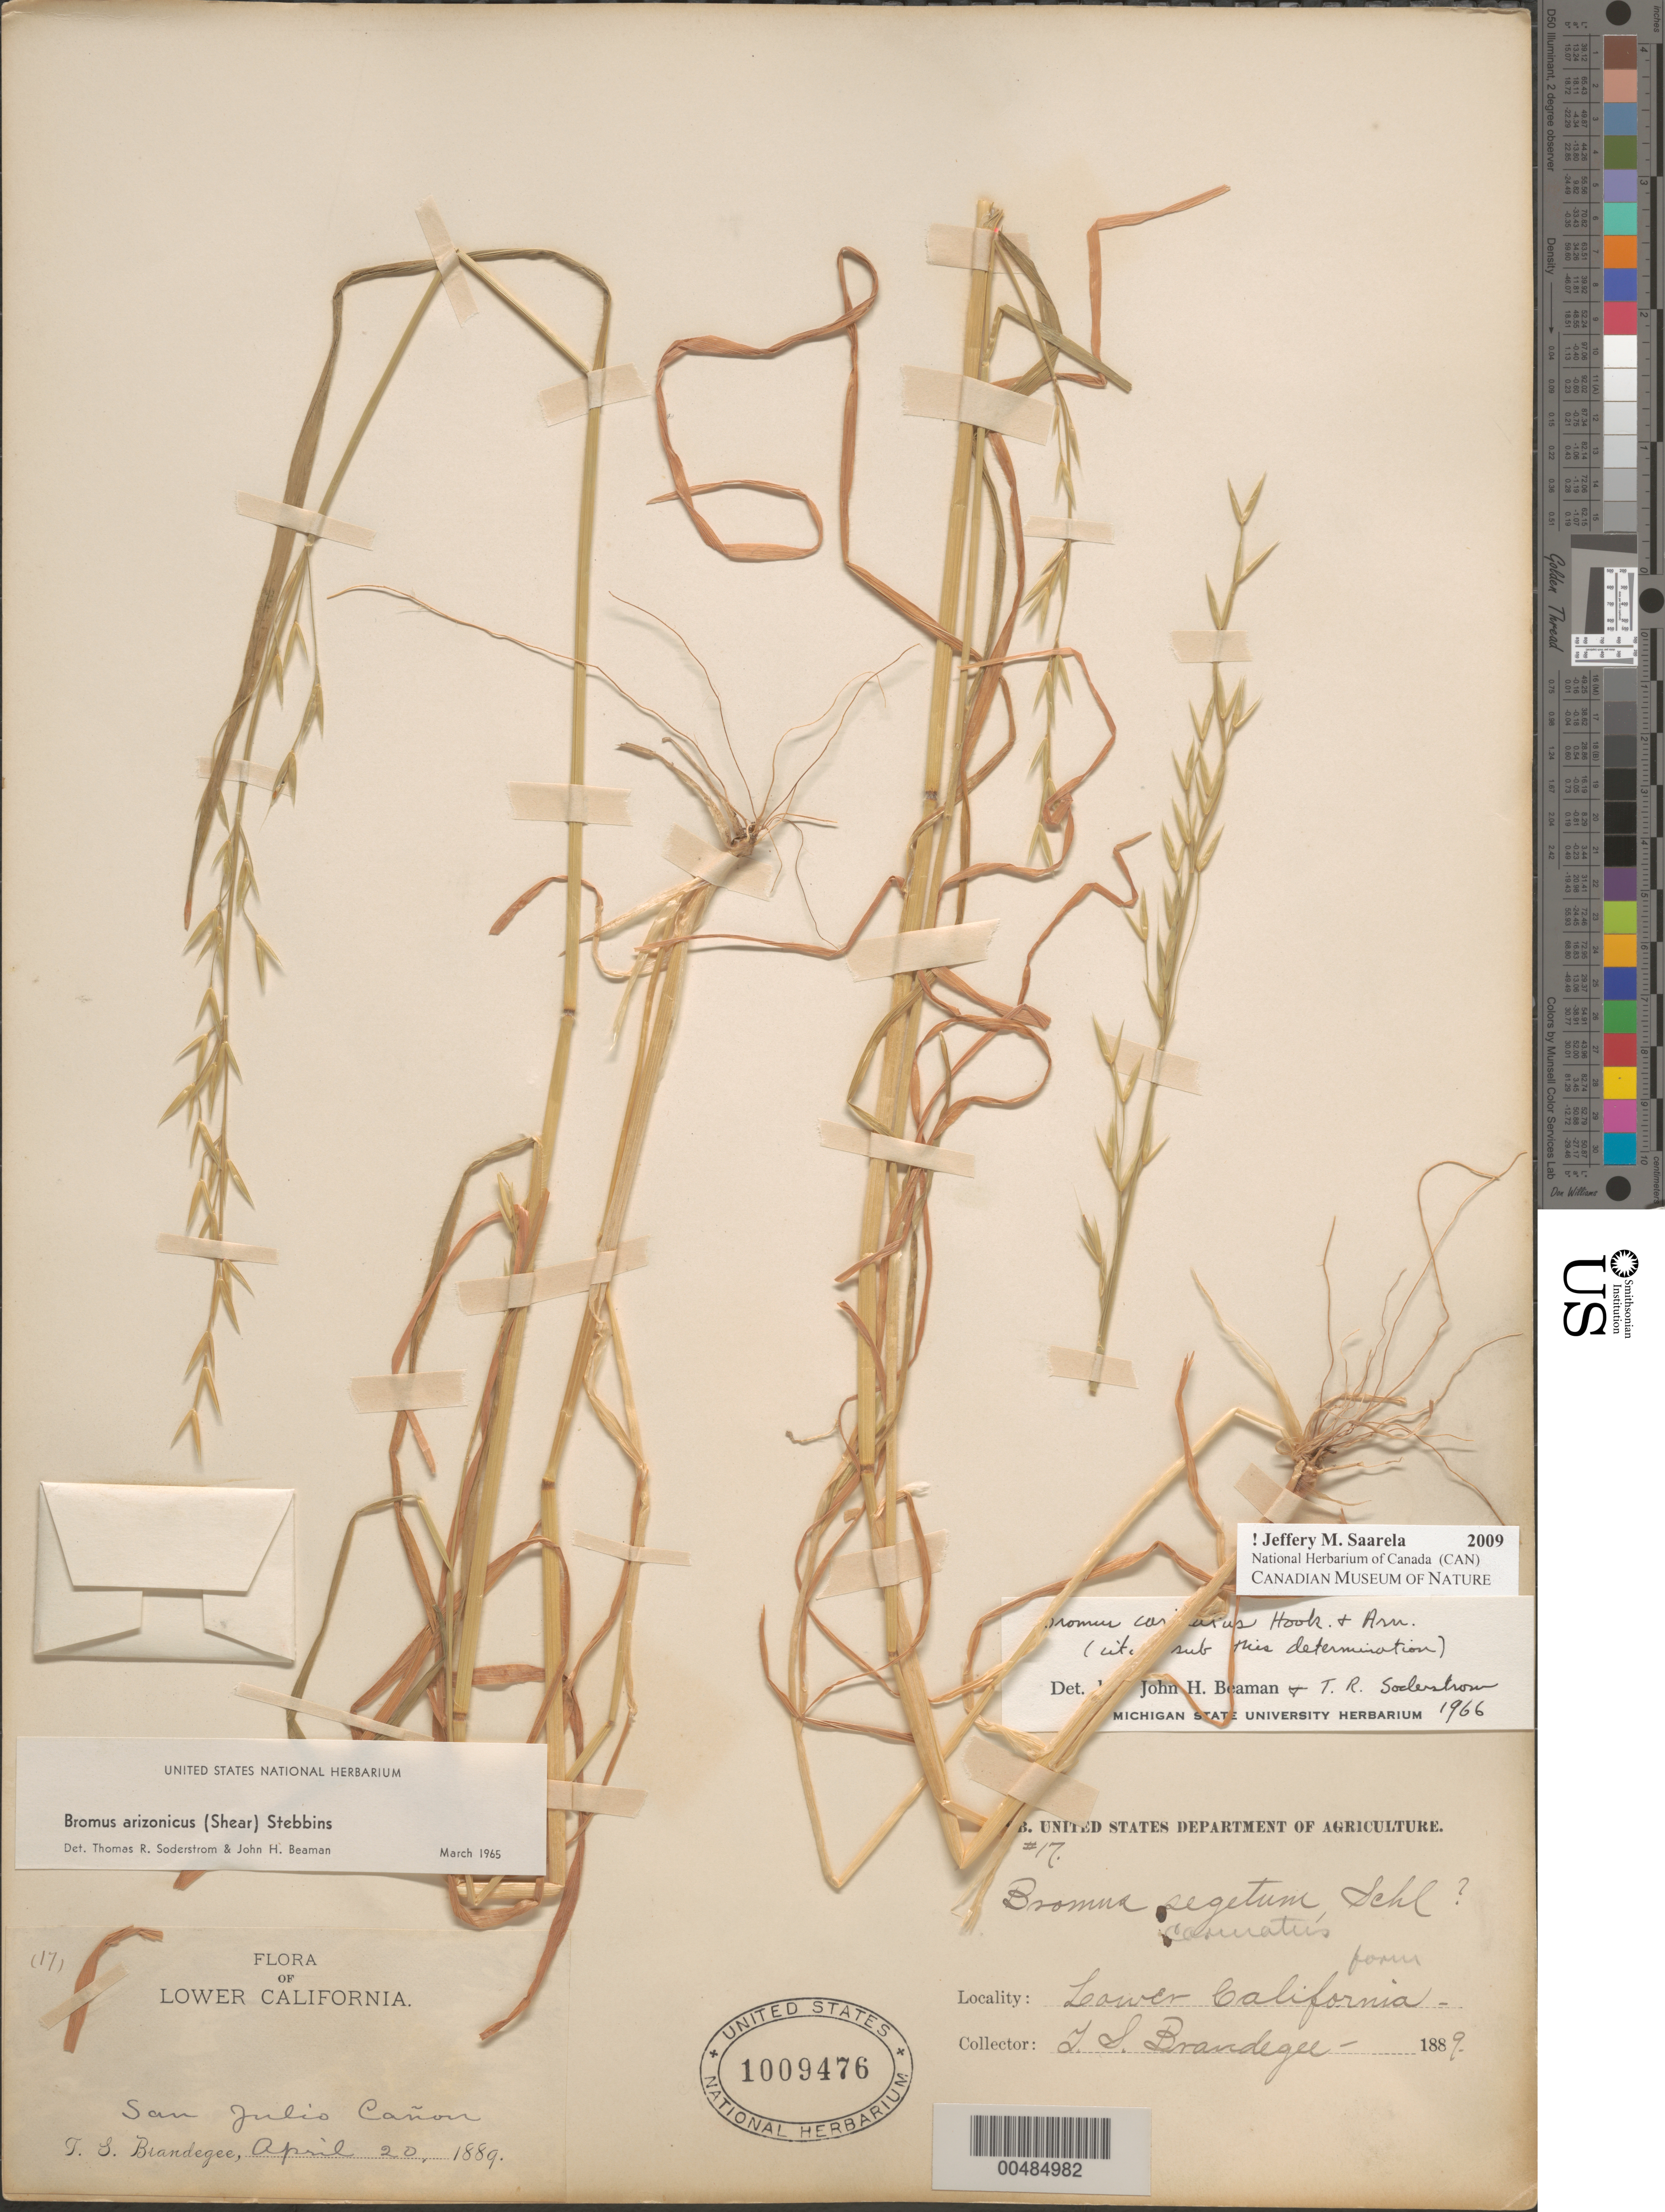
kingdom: Plantae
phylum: Tracheophyta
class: Liliopsida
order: Poales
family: Poaceae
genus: Bromus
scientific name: Bromus carinatus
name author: Hook. & Arn.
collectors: T. S. Brandegee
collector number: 17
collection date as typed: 20 Apr 1889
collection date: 1889-04-20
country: Mexico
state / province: Baja California Norte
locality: San Julio Ca¤on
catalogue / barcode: US 1009476